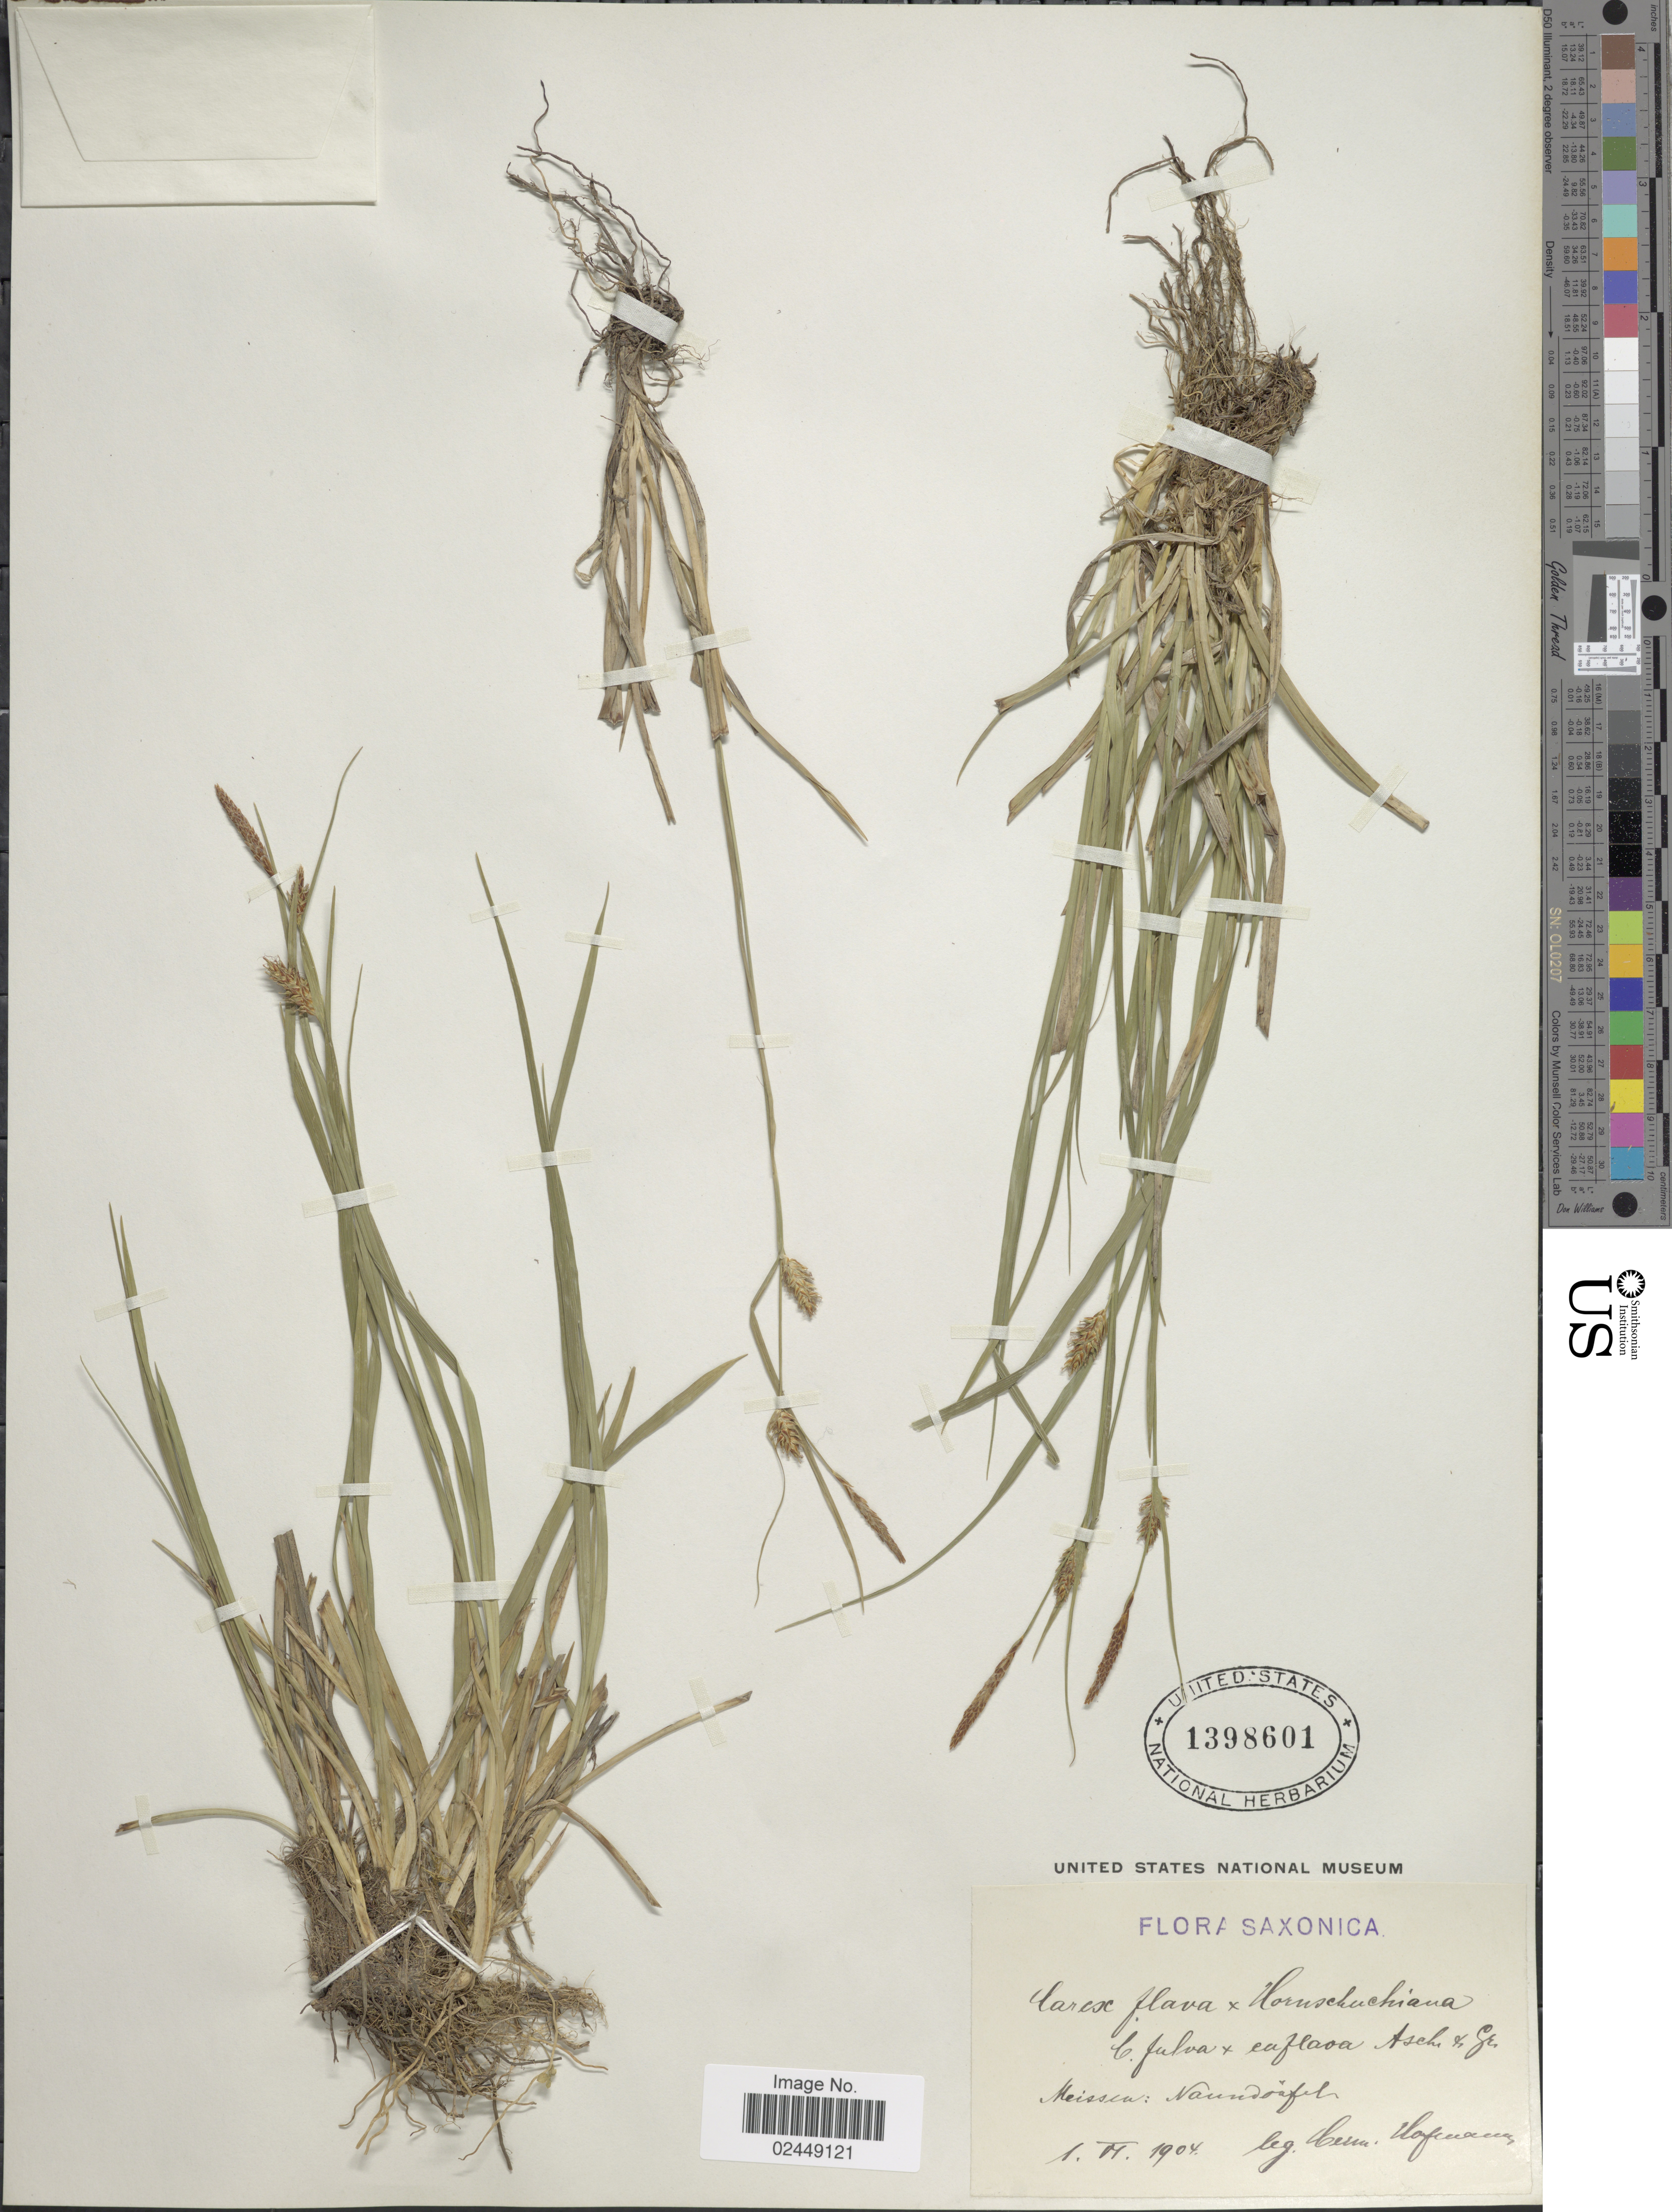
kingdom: Plantae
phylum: Tracheophyta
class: Liliopsida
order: Poales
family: Cyperaceae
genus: Carex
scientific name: Carex flava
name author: L.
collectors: G. R. Hoffman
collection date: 1904-06-01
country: Germany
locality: Saxonica, Heissca: Naundorfel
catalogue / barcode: US 1398601